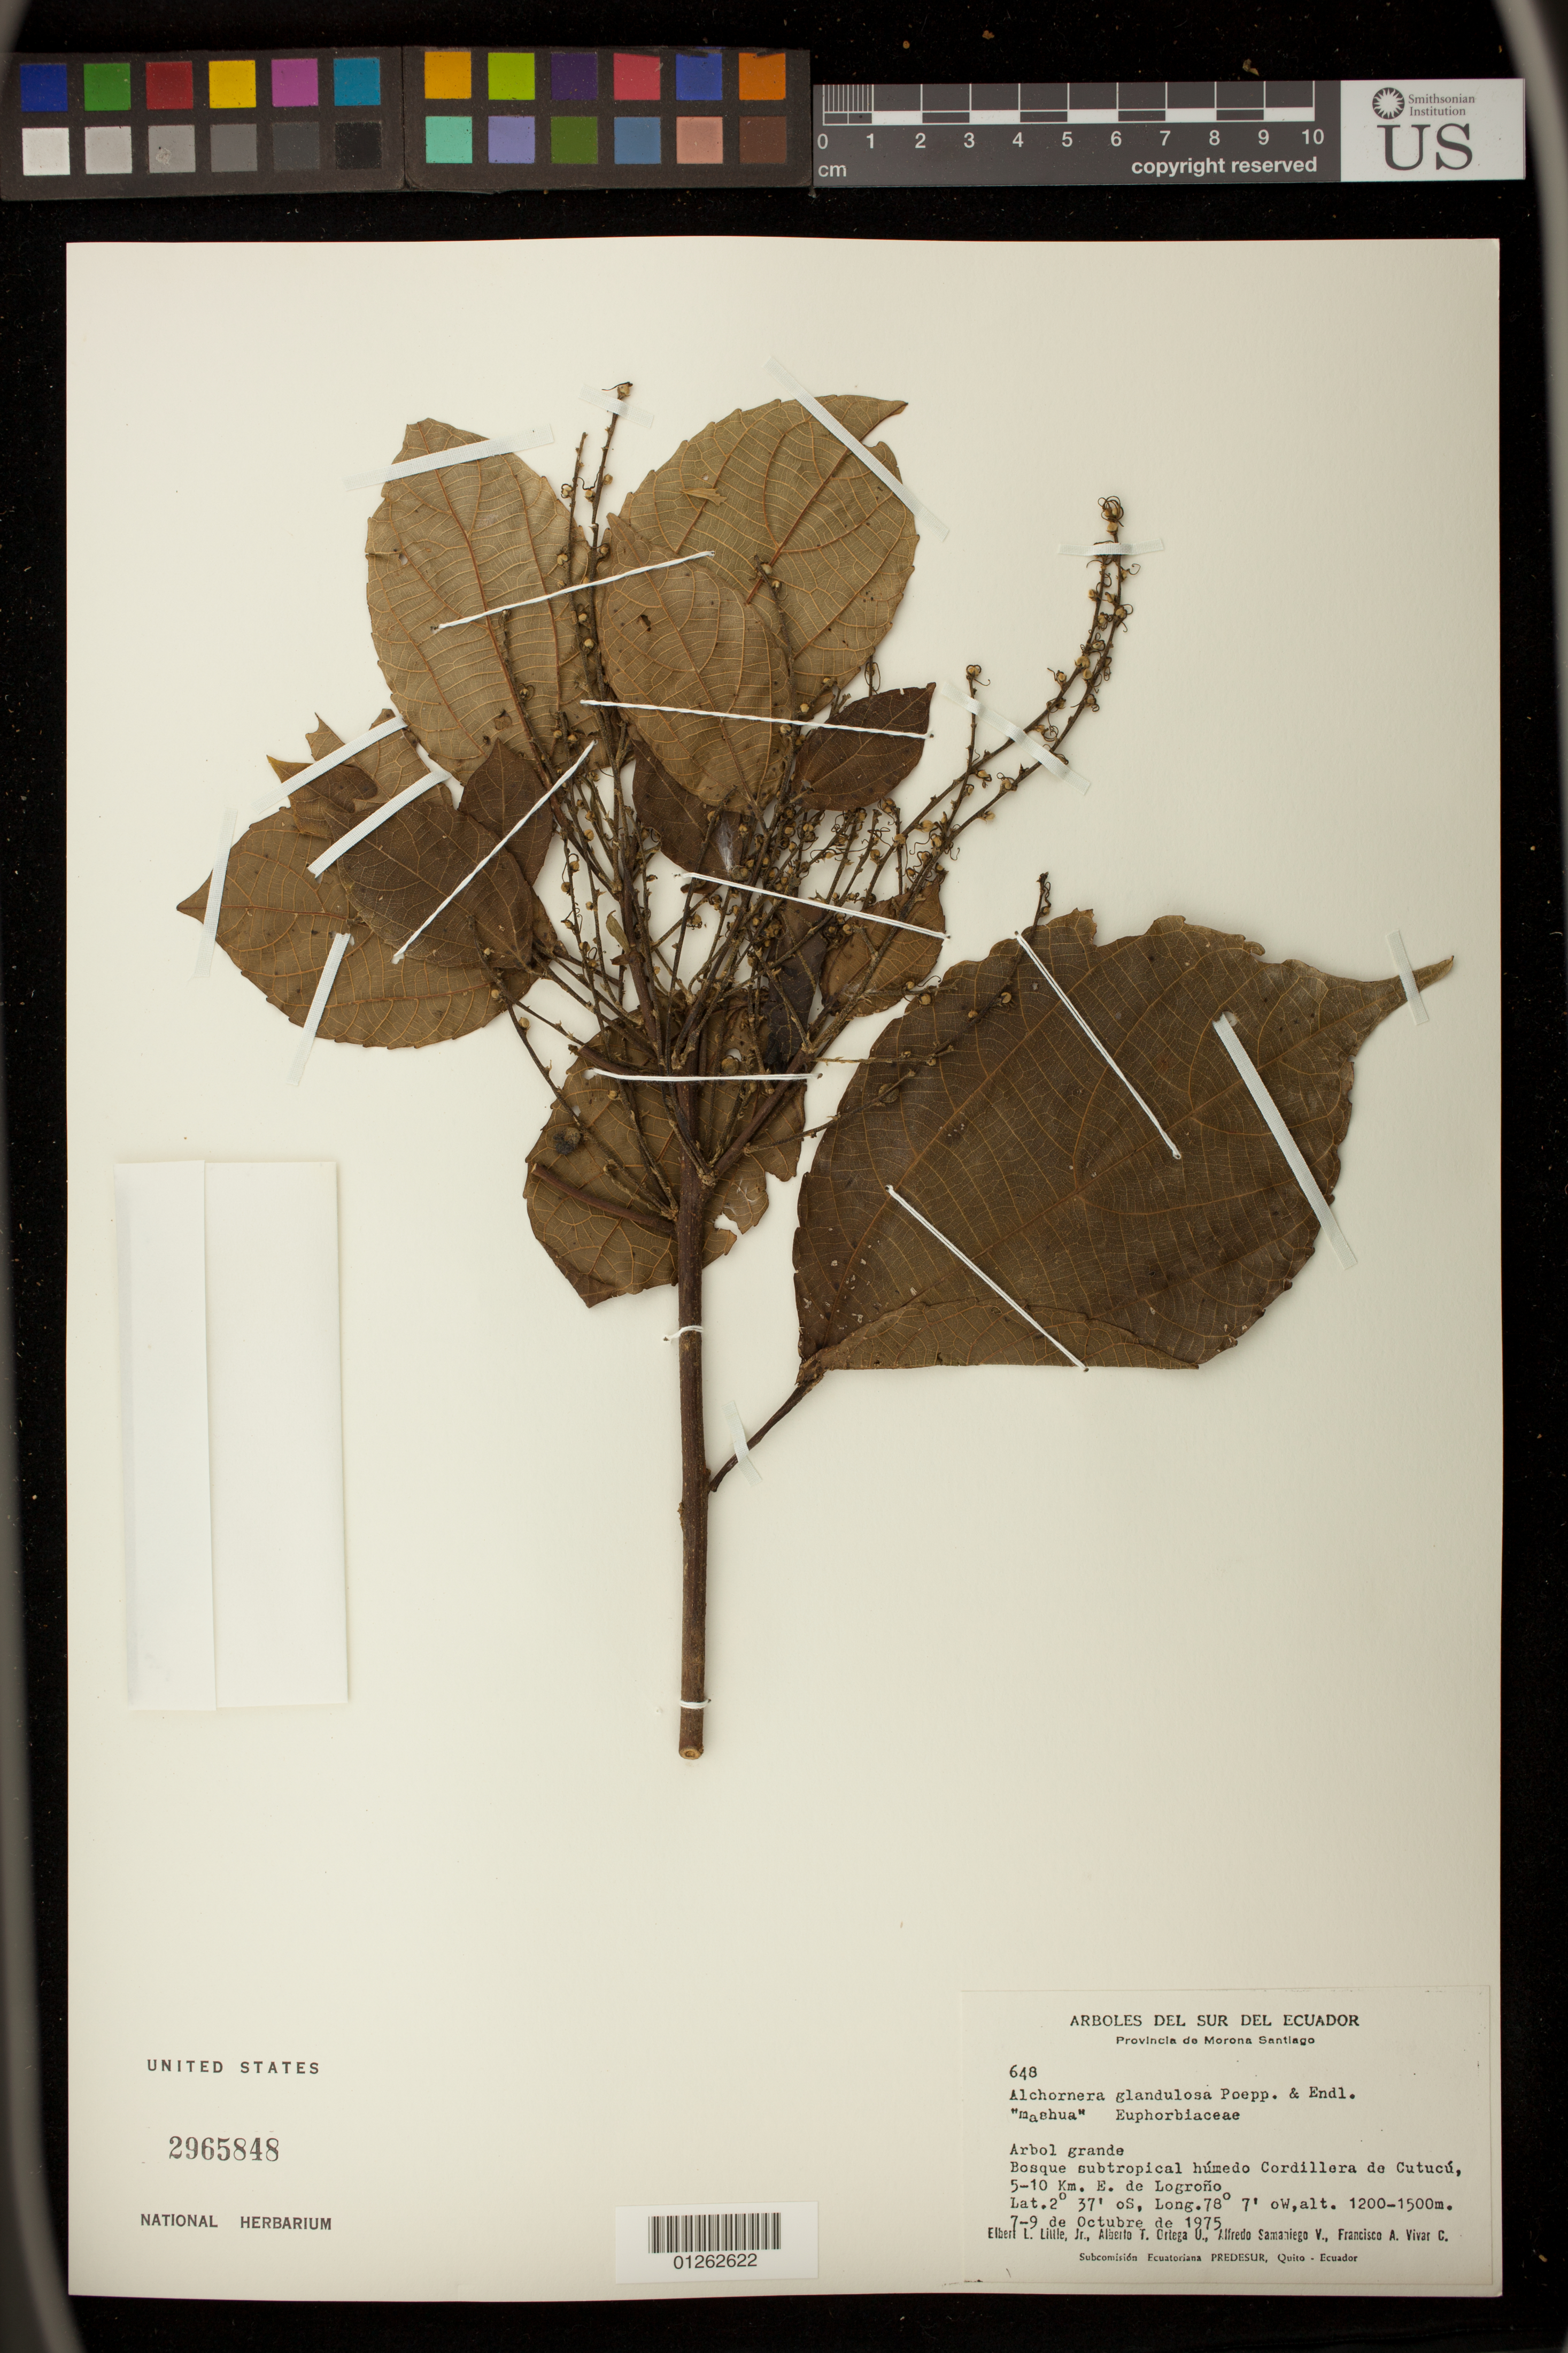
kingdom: Plantae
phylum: Tracheophyta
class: Magnoliopsida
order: Malpighiales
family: Euphorbiaceae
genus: Alchornea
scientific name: Alchornea glandulosa subsp. glandulosa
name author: Poepp.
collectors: E. L. Little, A. T. Ortega U., A. V. Samaniego & F. A. Vivar C.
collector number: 648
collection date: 1975-10-07/1975-10-09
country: Ecuador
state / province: Morona-Santiago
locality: Bosque subtropical humedo Cordillera de Cutucu, 5-10 km. E. de Logrono.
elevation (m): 1200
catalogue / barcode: US 2965848